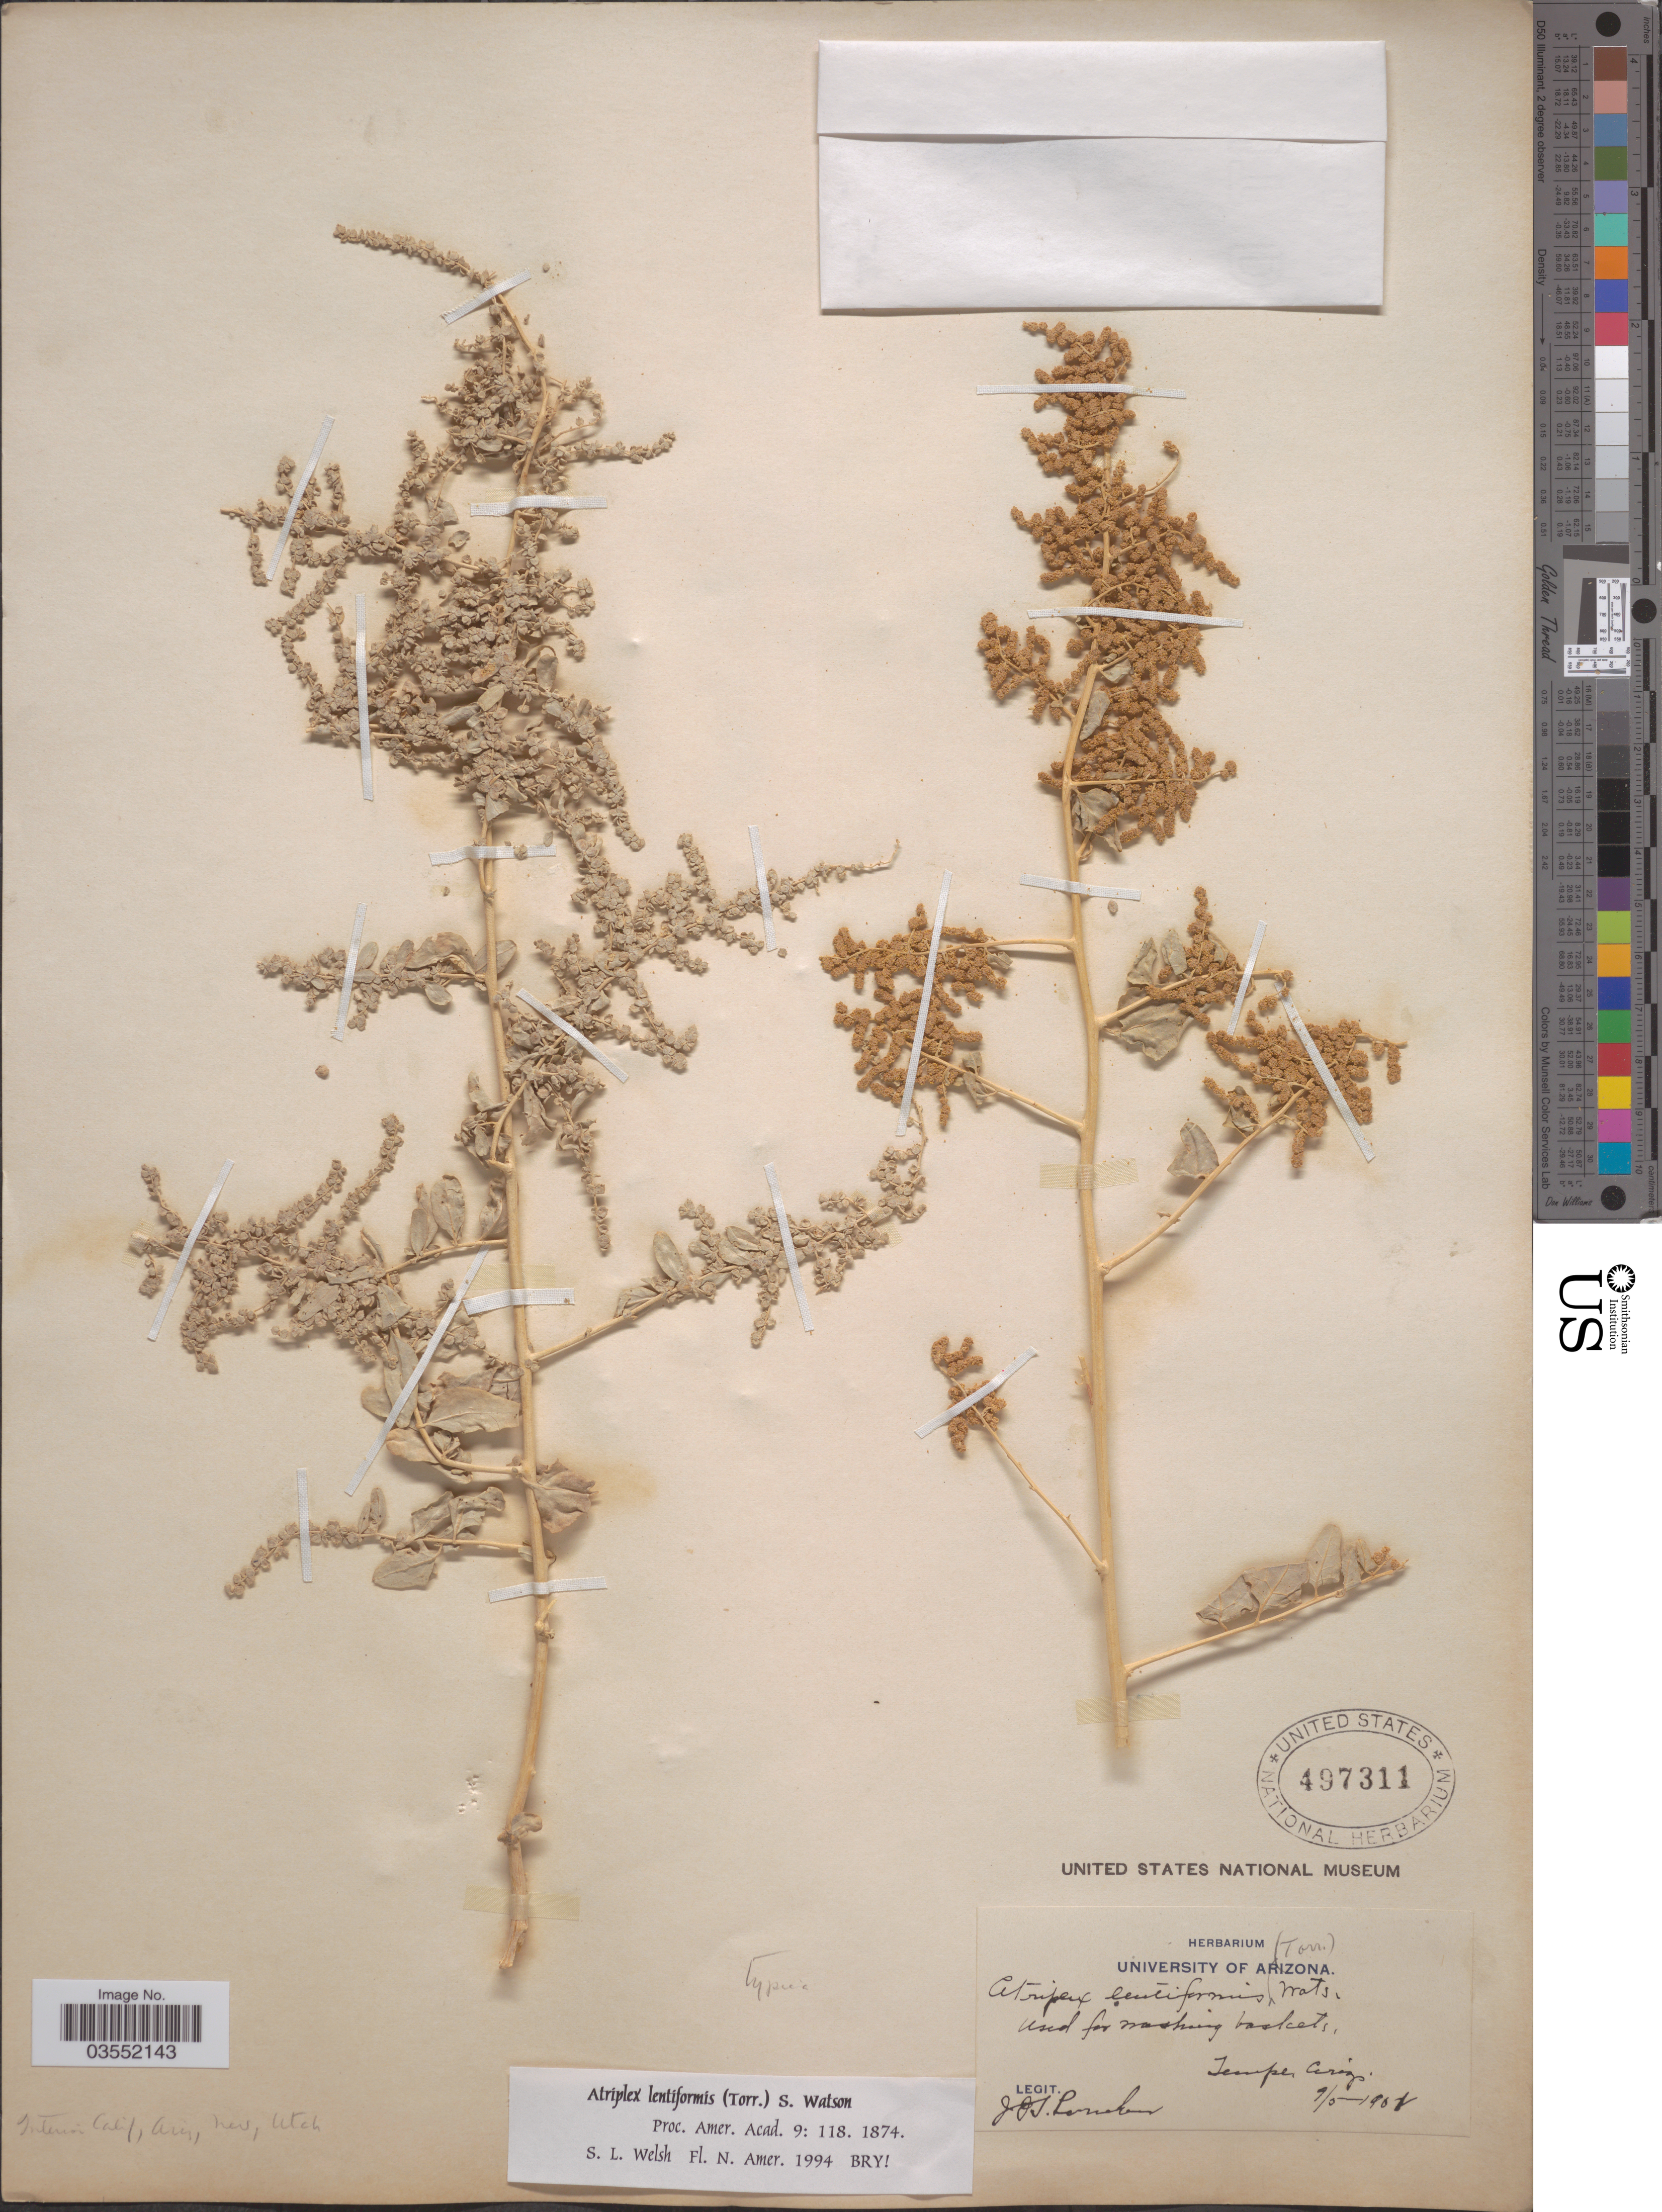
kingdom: Plantae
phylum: Tracheophyta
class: Magnoliopsida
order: Caryophyllales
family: Amaranthaceae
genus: Atriplex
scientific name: Atriplex lentiformis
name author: (Torr.) S. Watson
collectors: J. Thornber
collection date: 1901-09-05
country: United States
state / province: Arizona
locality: Tempe.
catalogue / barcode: US 497311